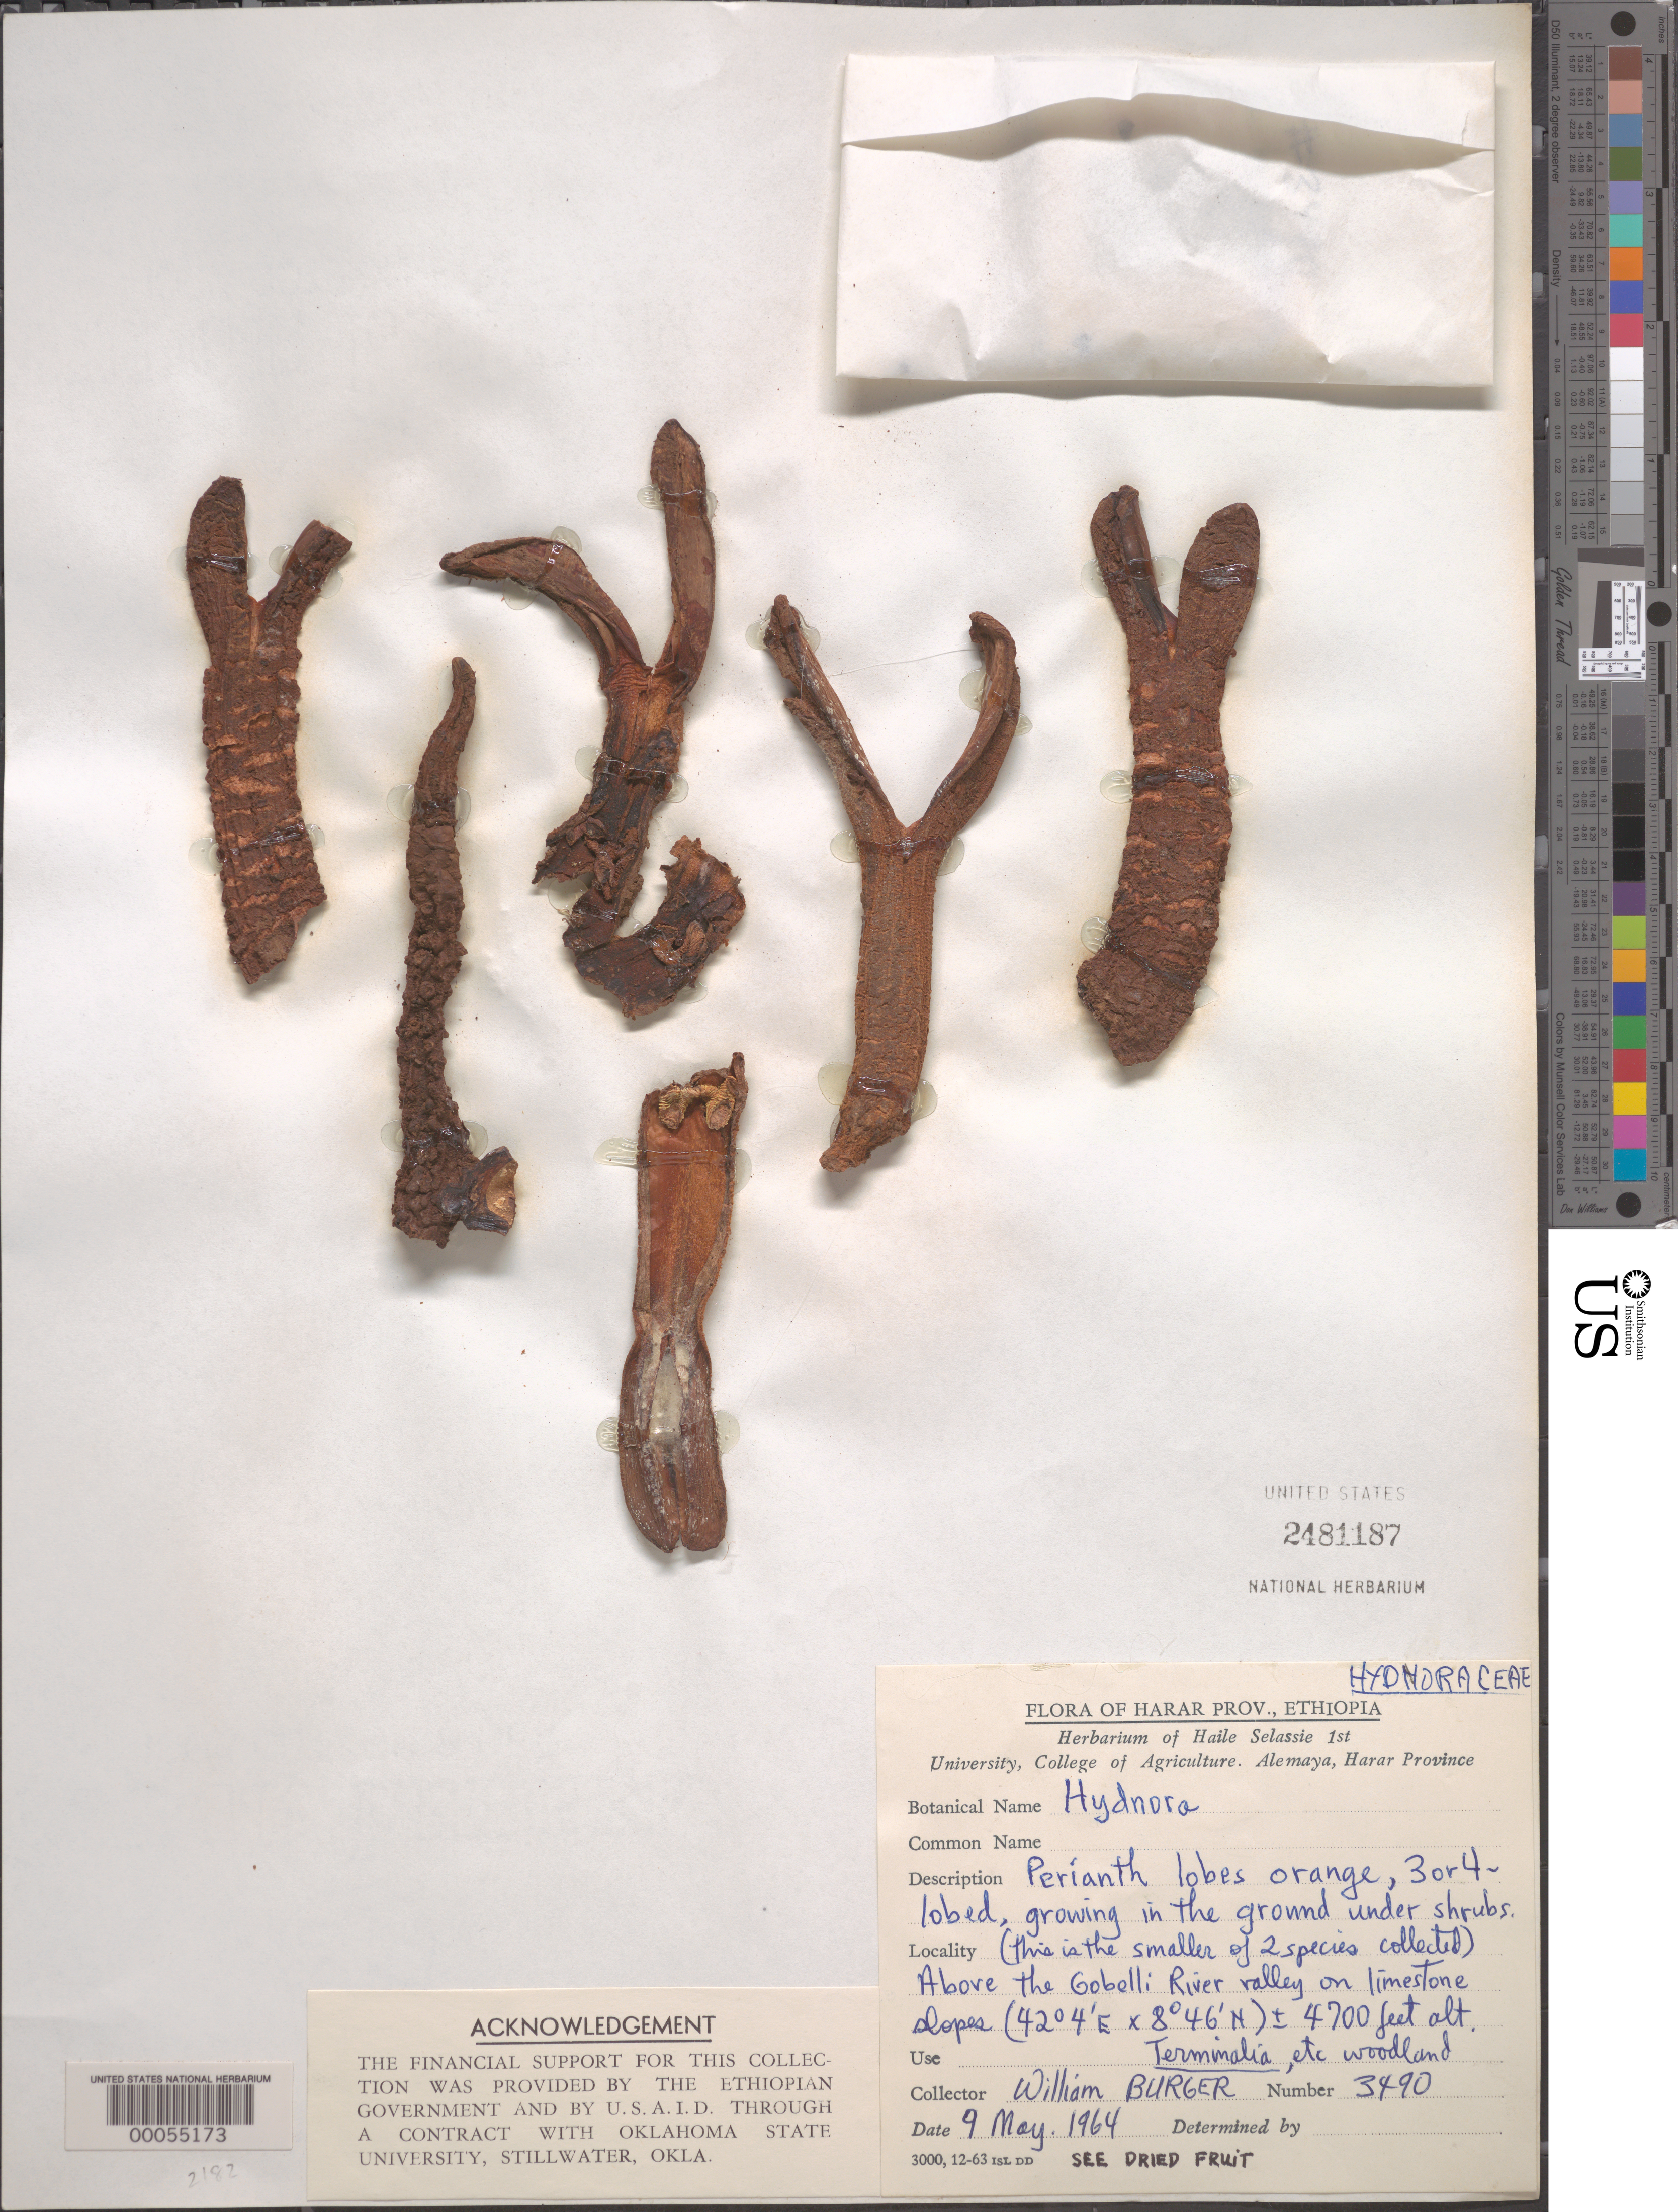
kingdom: Plantae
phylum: Tracheophyta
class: Magnoliopsida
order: Piperales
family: Hydnoraceae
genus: Hydnora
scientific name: Hydnora sp.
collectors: W. Burger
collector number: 3490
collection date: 1964-05-09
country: Ethiopia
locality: Harar Prov. Above the Gobelli River valley on limestone slopes.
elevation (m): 1433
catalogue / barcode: US 2481187